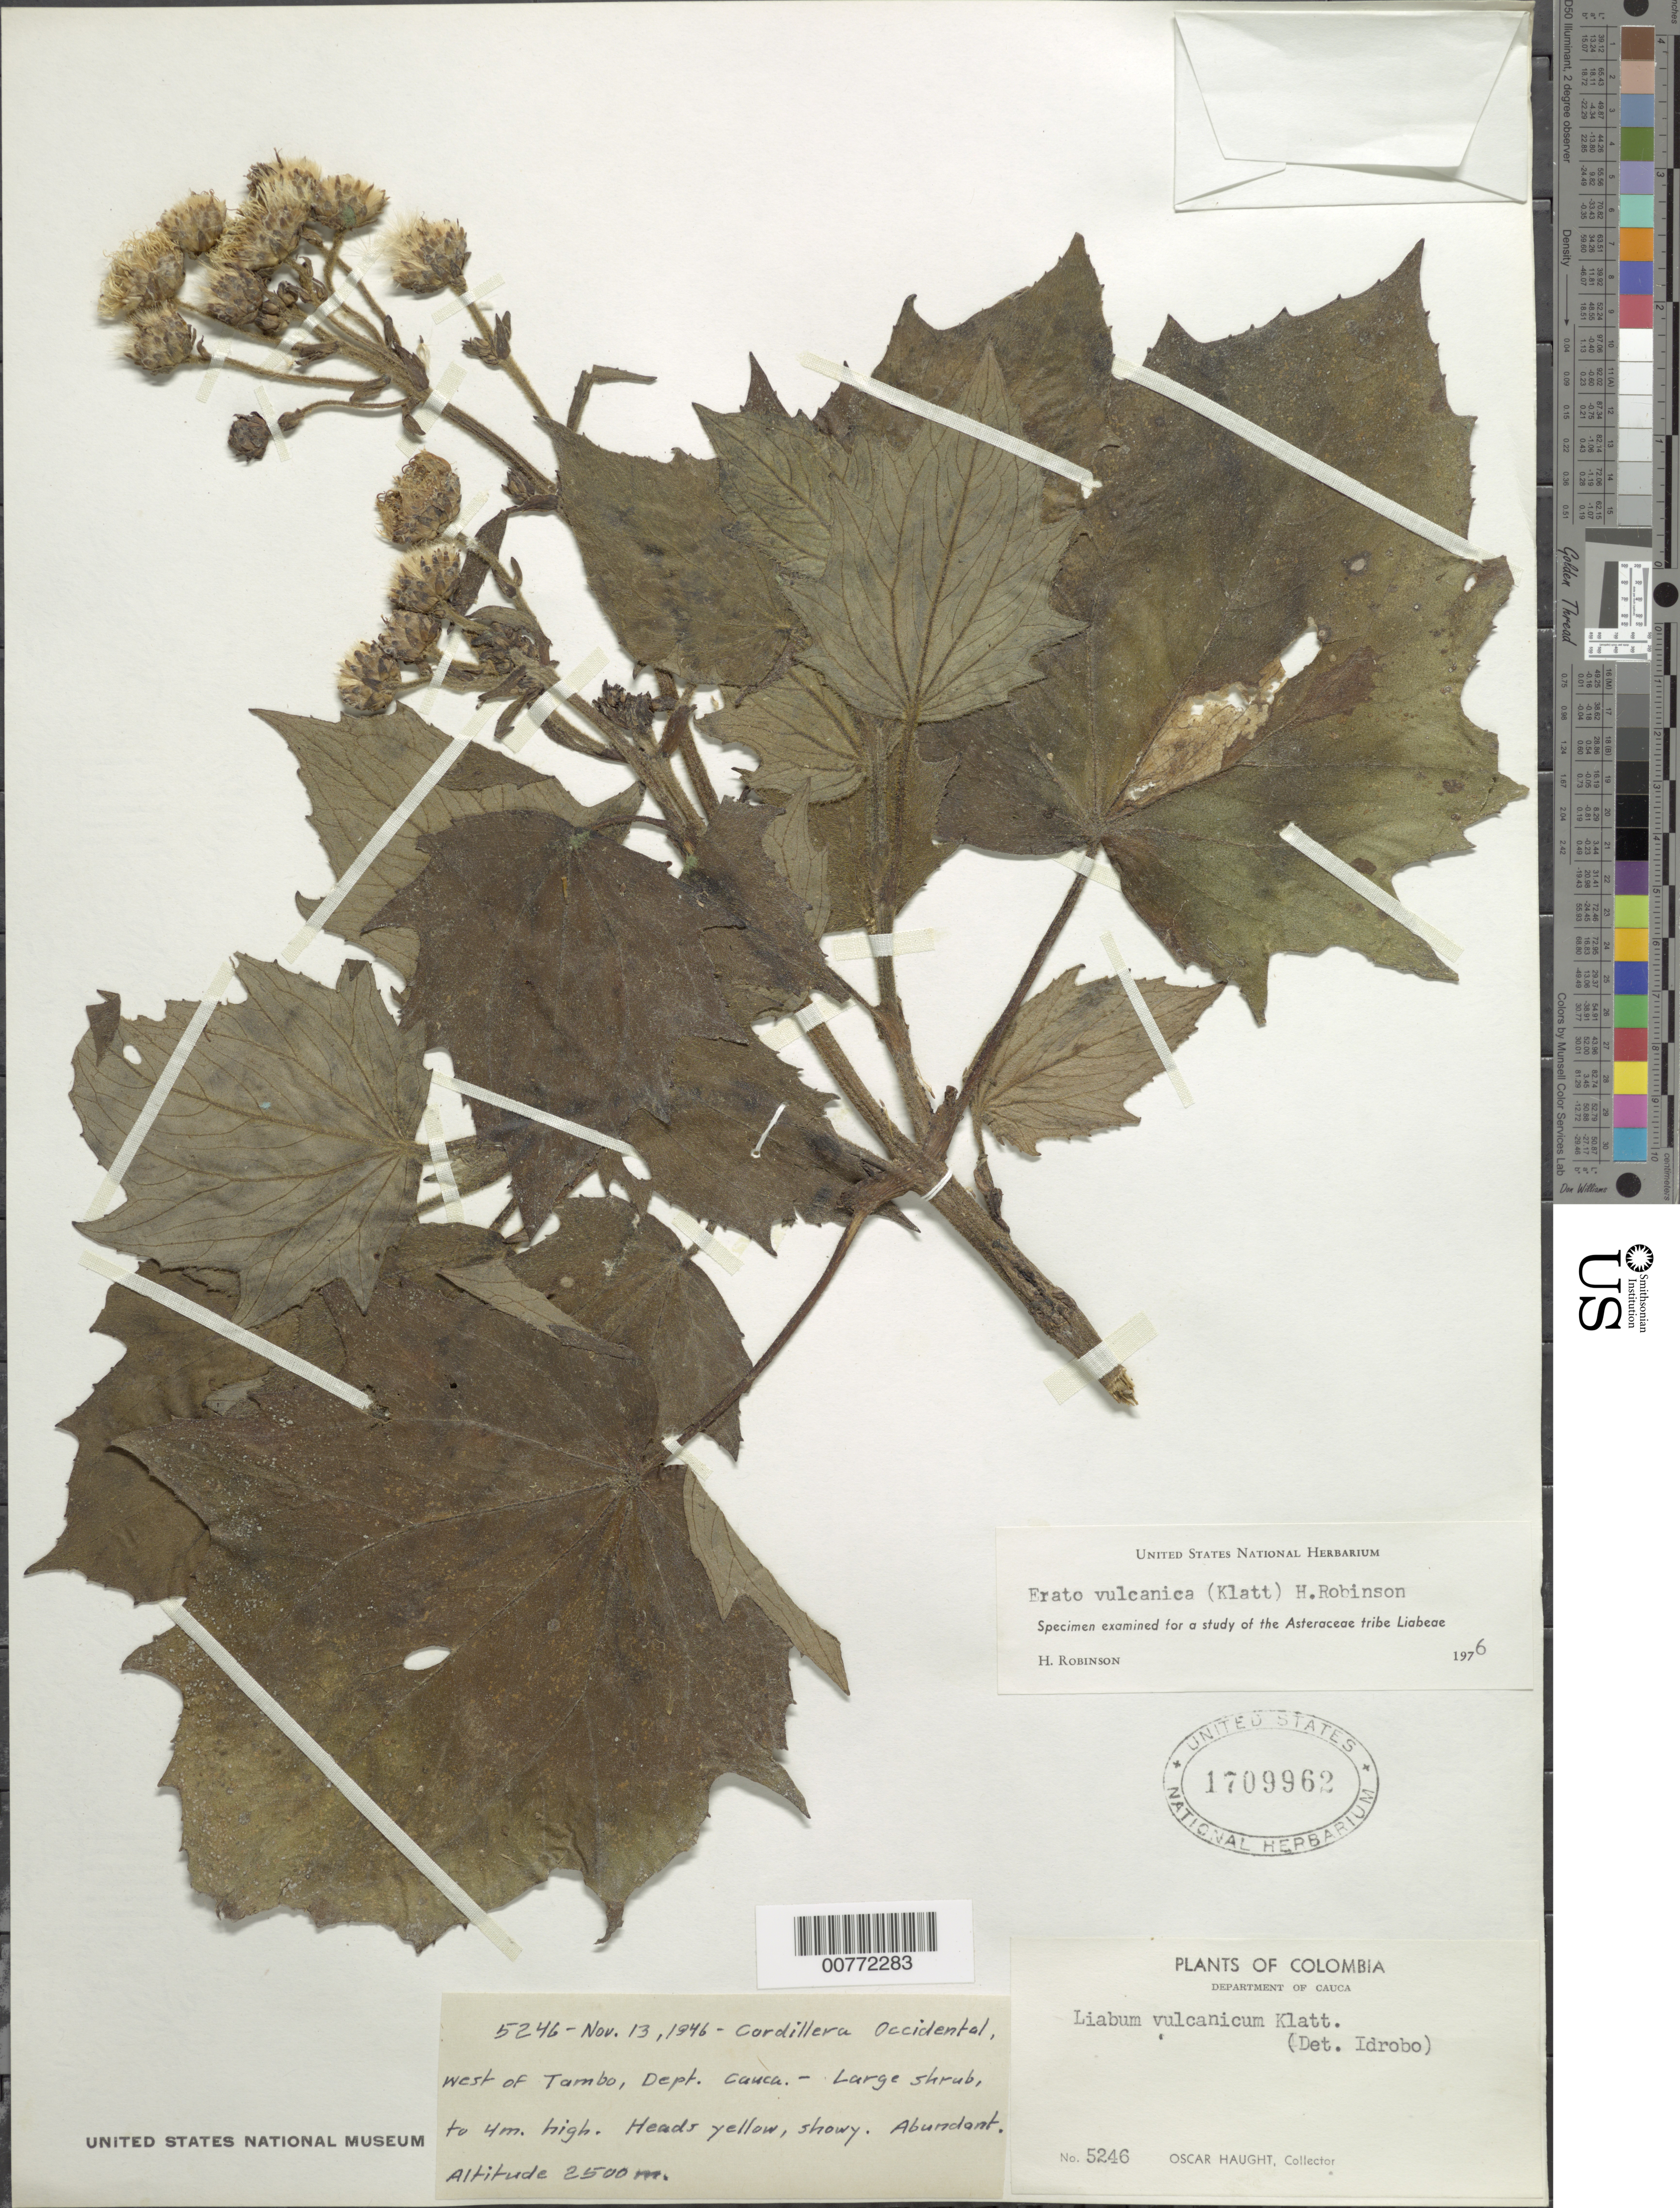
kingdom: Plantae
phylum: Tracheophyta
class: Magnoliopsida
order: Asterales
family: Asteraceae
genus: Erato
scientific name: Erato vulcanica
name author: (Klatt) H. Rob.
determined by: Robinson, Harold E., (US)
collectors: O. Haught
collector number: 5246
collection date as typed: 13 November 1946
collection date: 1946-11-13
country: Colombia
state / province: Cauca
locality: Cordillera Occidental, W of Tambo.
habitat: Pastures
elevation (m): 2500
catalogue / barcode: US 1709962